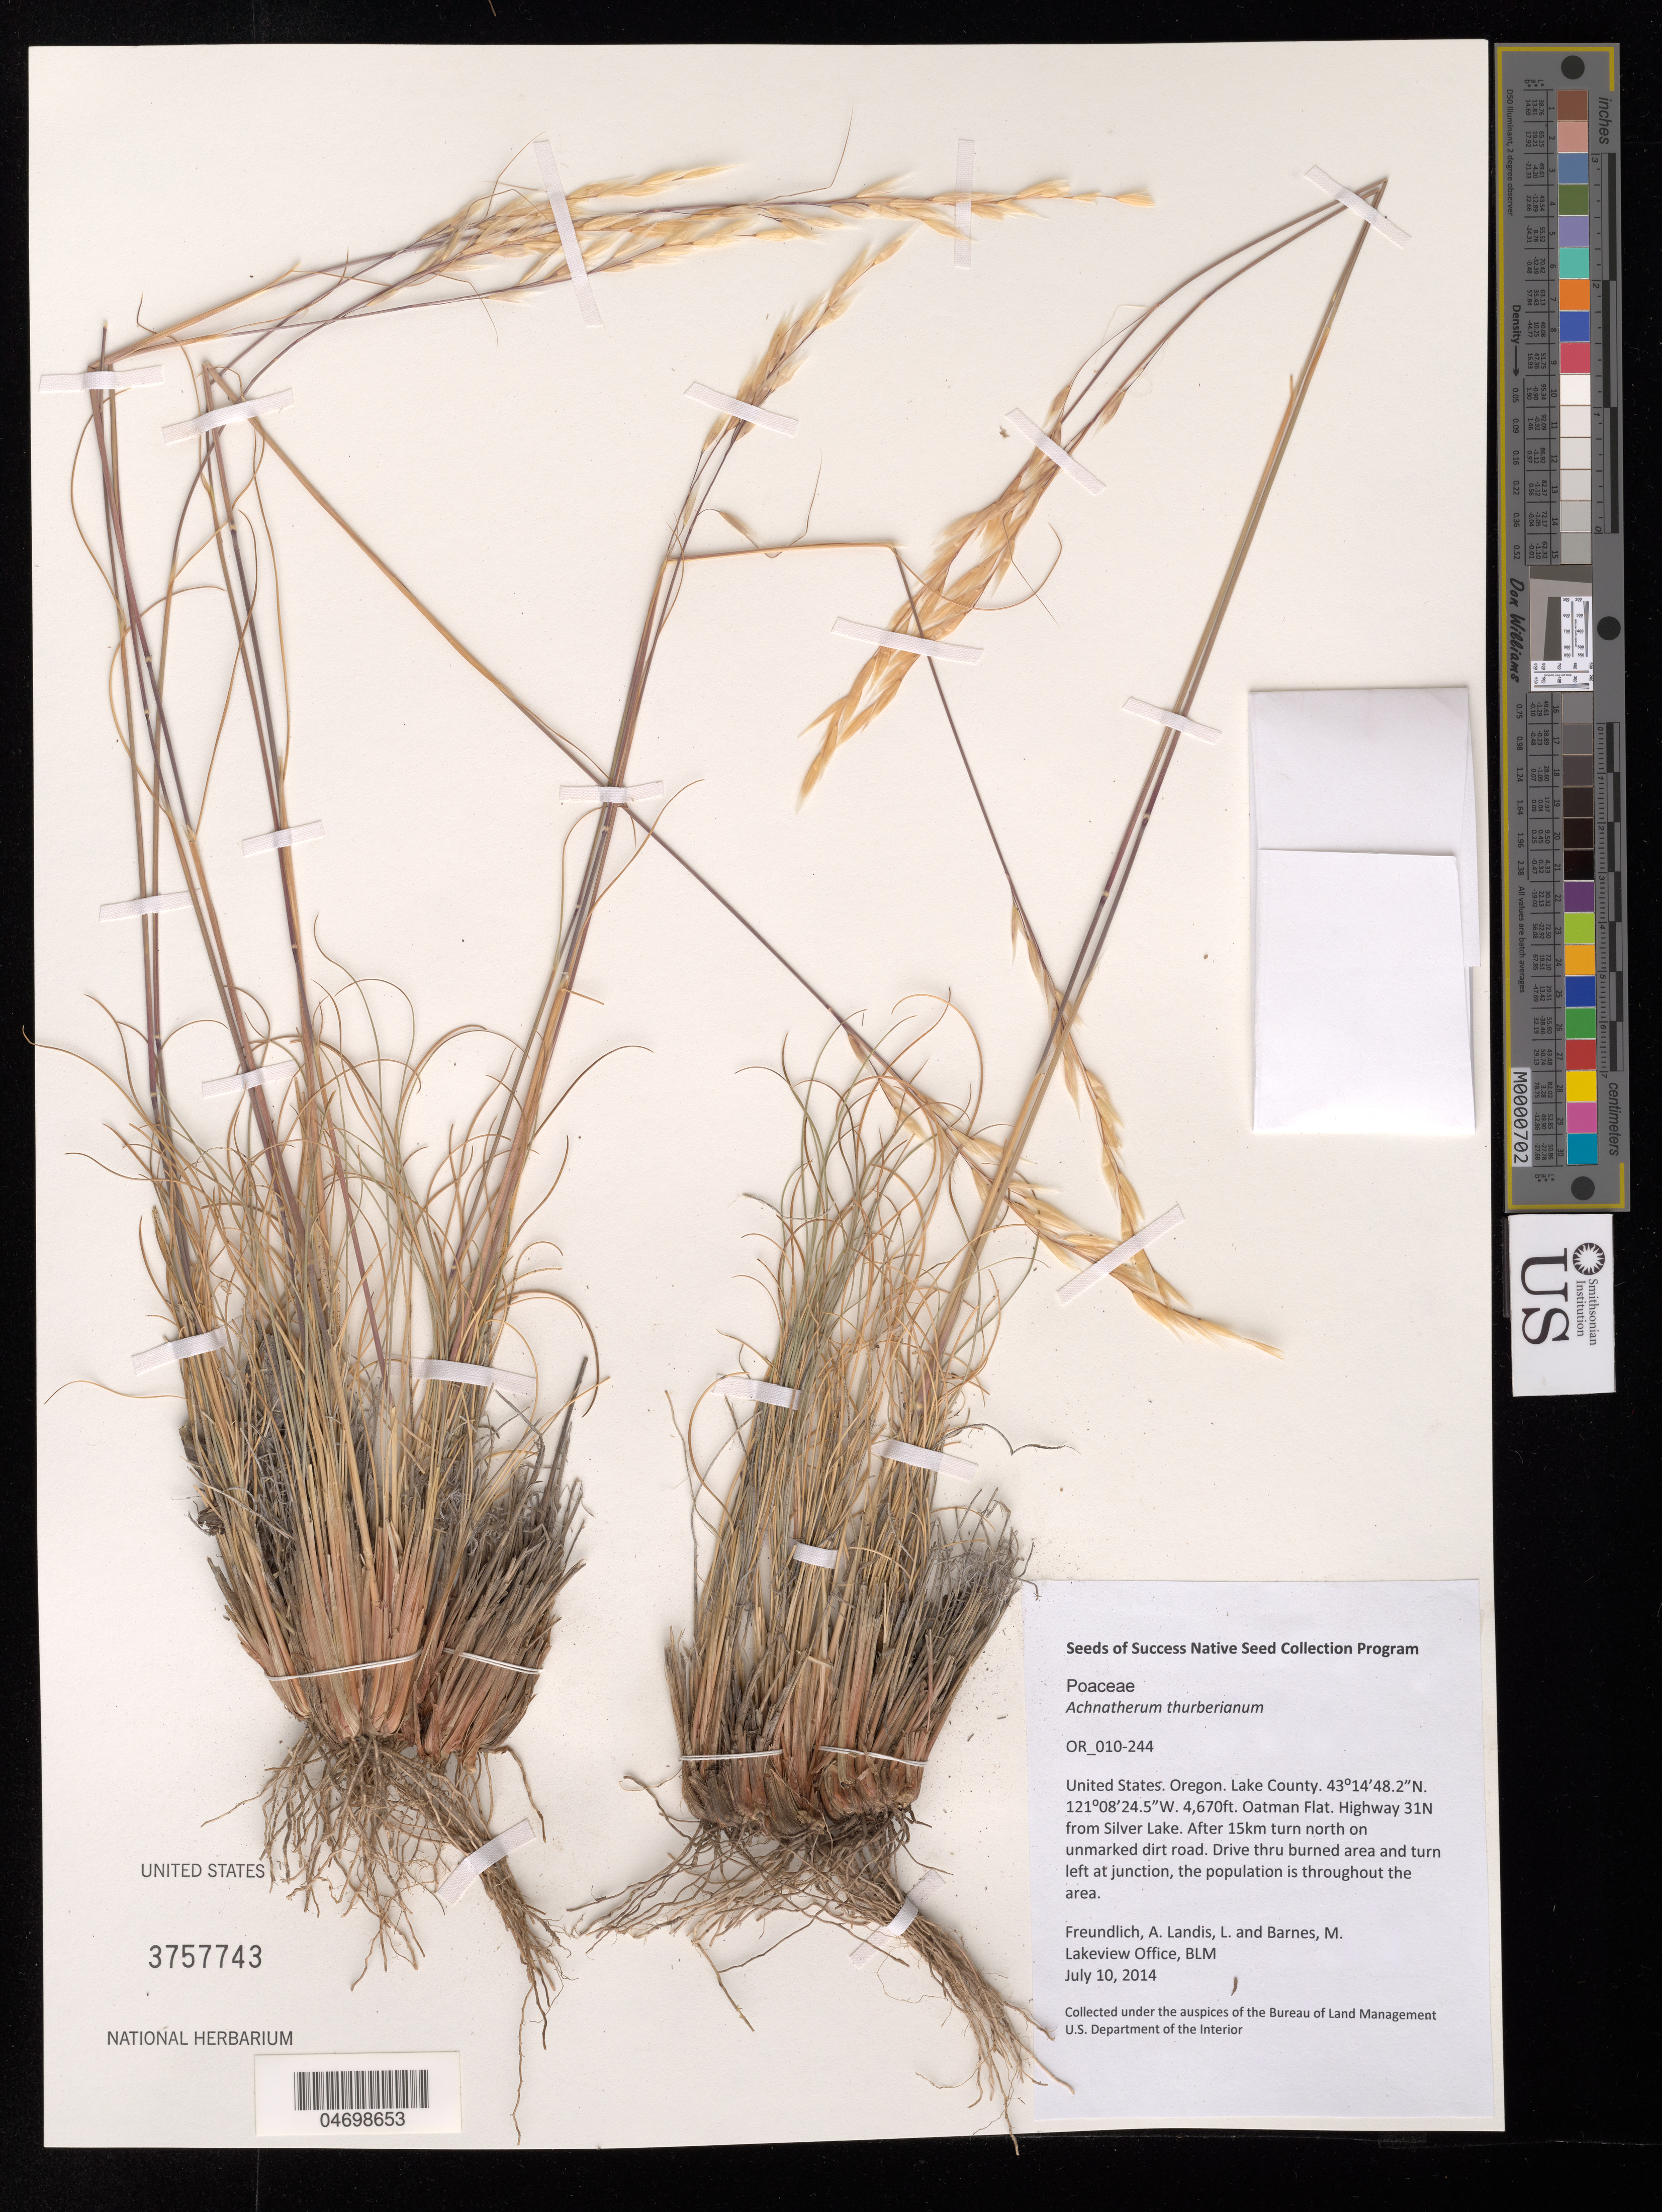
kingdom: Plantae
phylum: Tracheophyta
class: Liliopsida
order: Poales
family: Poaceae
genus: Achnatherum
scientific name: Achnatherum thurberianum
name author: (Piper) Barkworth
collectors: A. Freundlich, L. Landis & M. Barnes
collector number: OR-010-244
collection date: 2014-07-10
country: United States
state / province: Oregon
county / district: Lake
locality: Oatman Flat.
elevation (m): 1423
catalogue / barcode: US 3757743